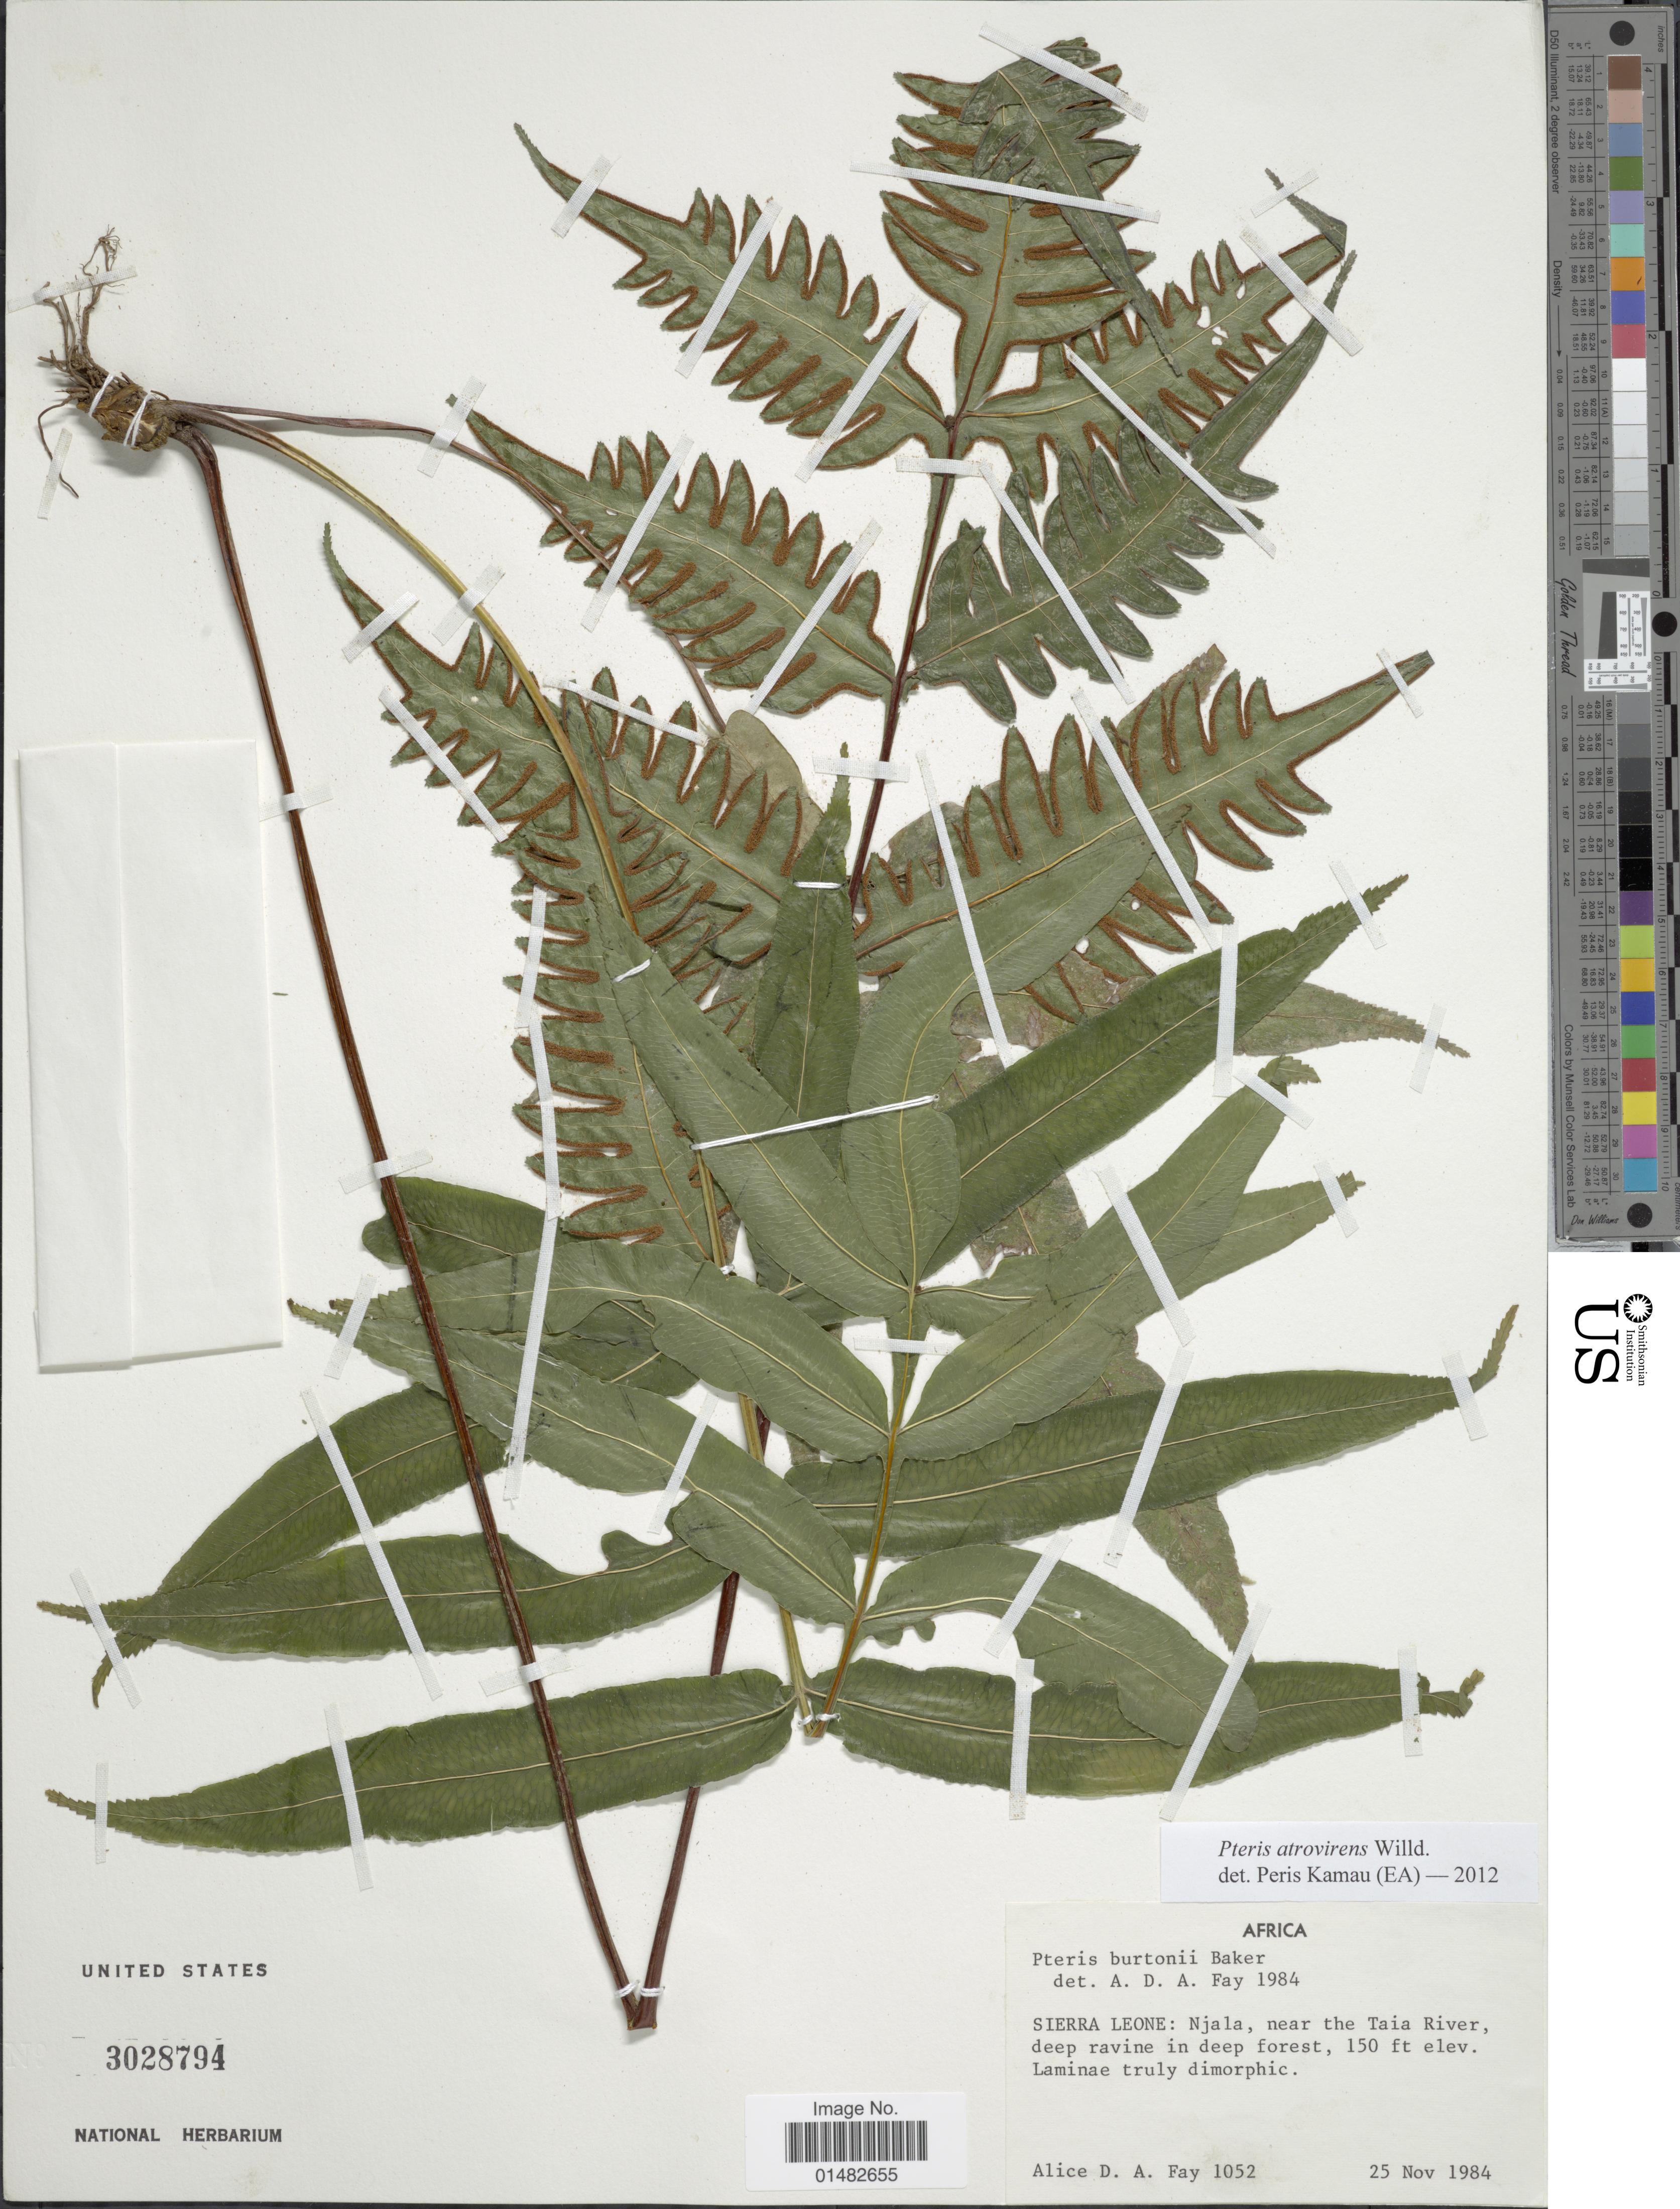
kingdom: Plantae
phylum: Tracheophyta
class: Polypodiopsida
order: Polypodiales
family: Pteridaceae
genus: Pteris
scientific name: Pteris atrovirens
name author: Willd.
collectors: A. Fay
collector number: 1052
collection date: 1984-11-25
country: Sierra Leone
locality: Sierra Leon: Njala, near the Taia River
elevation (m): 46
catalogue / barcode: US 3028794